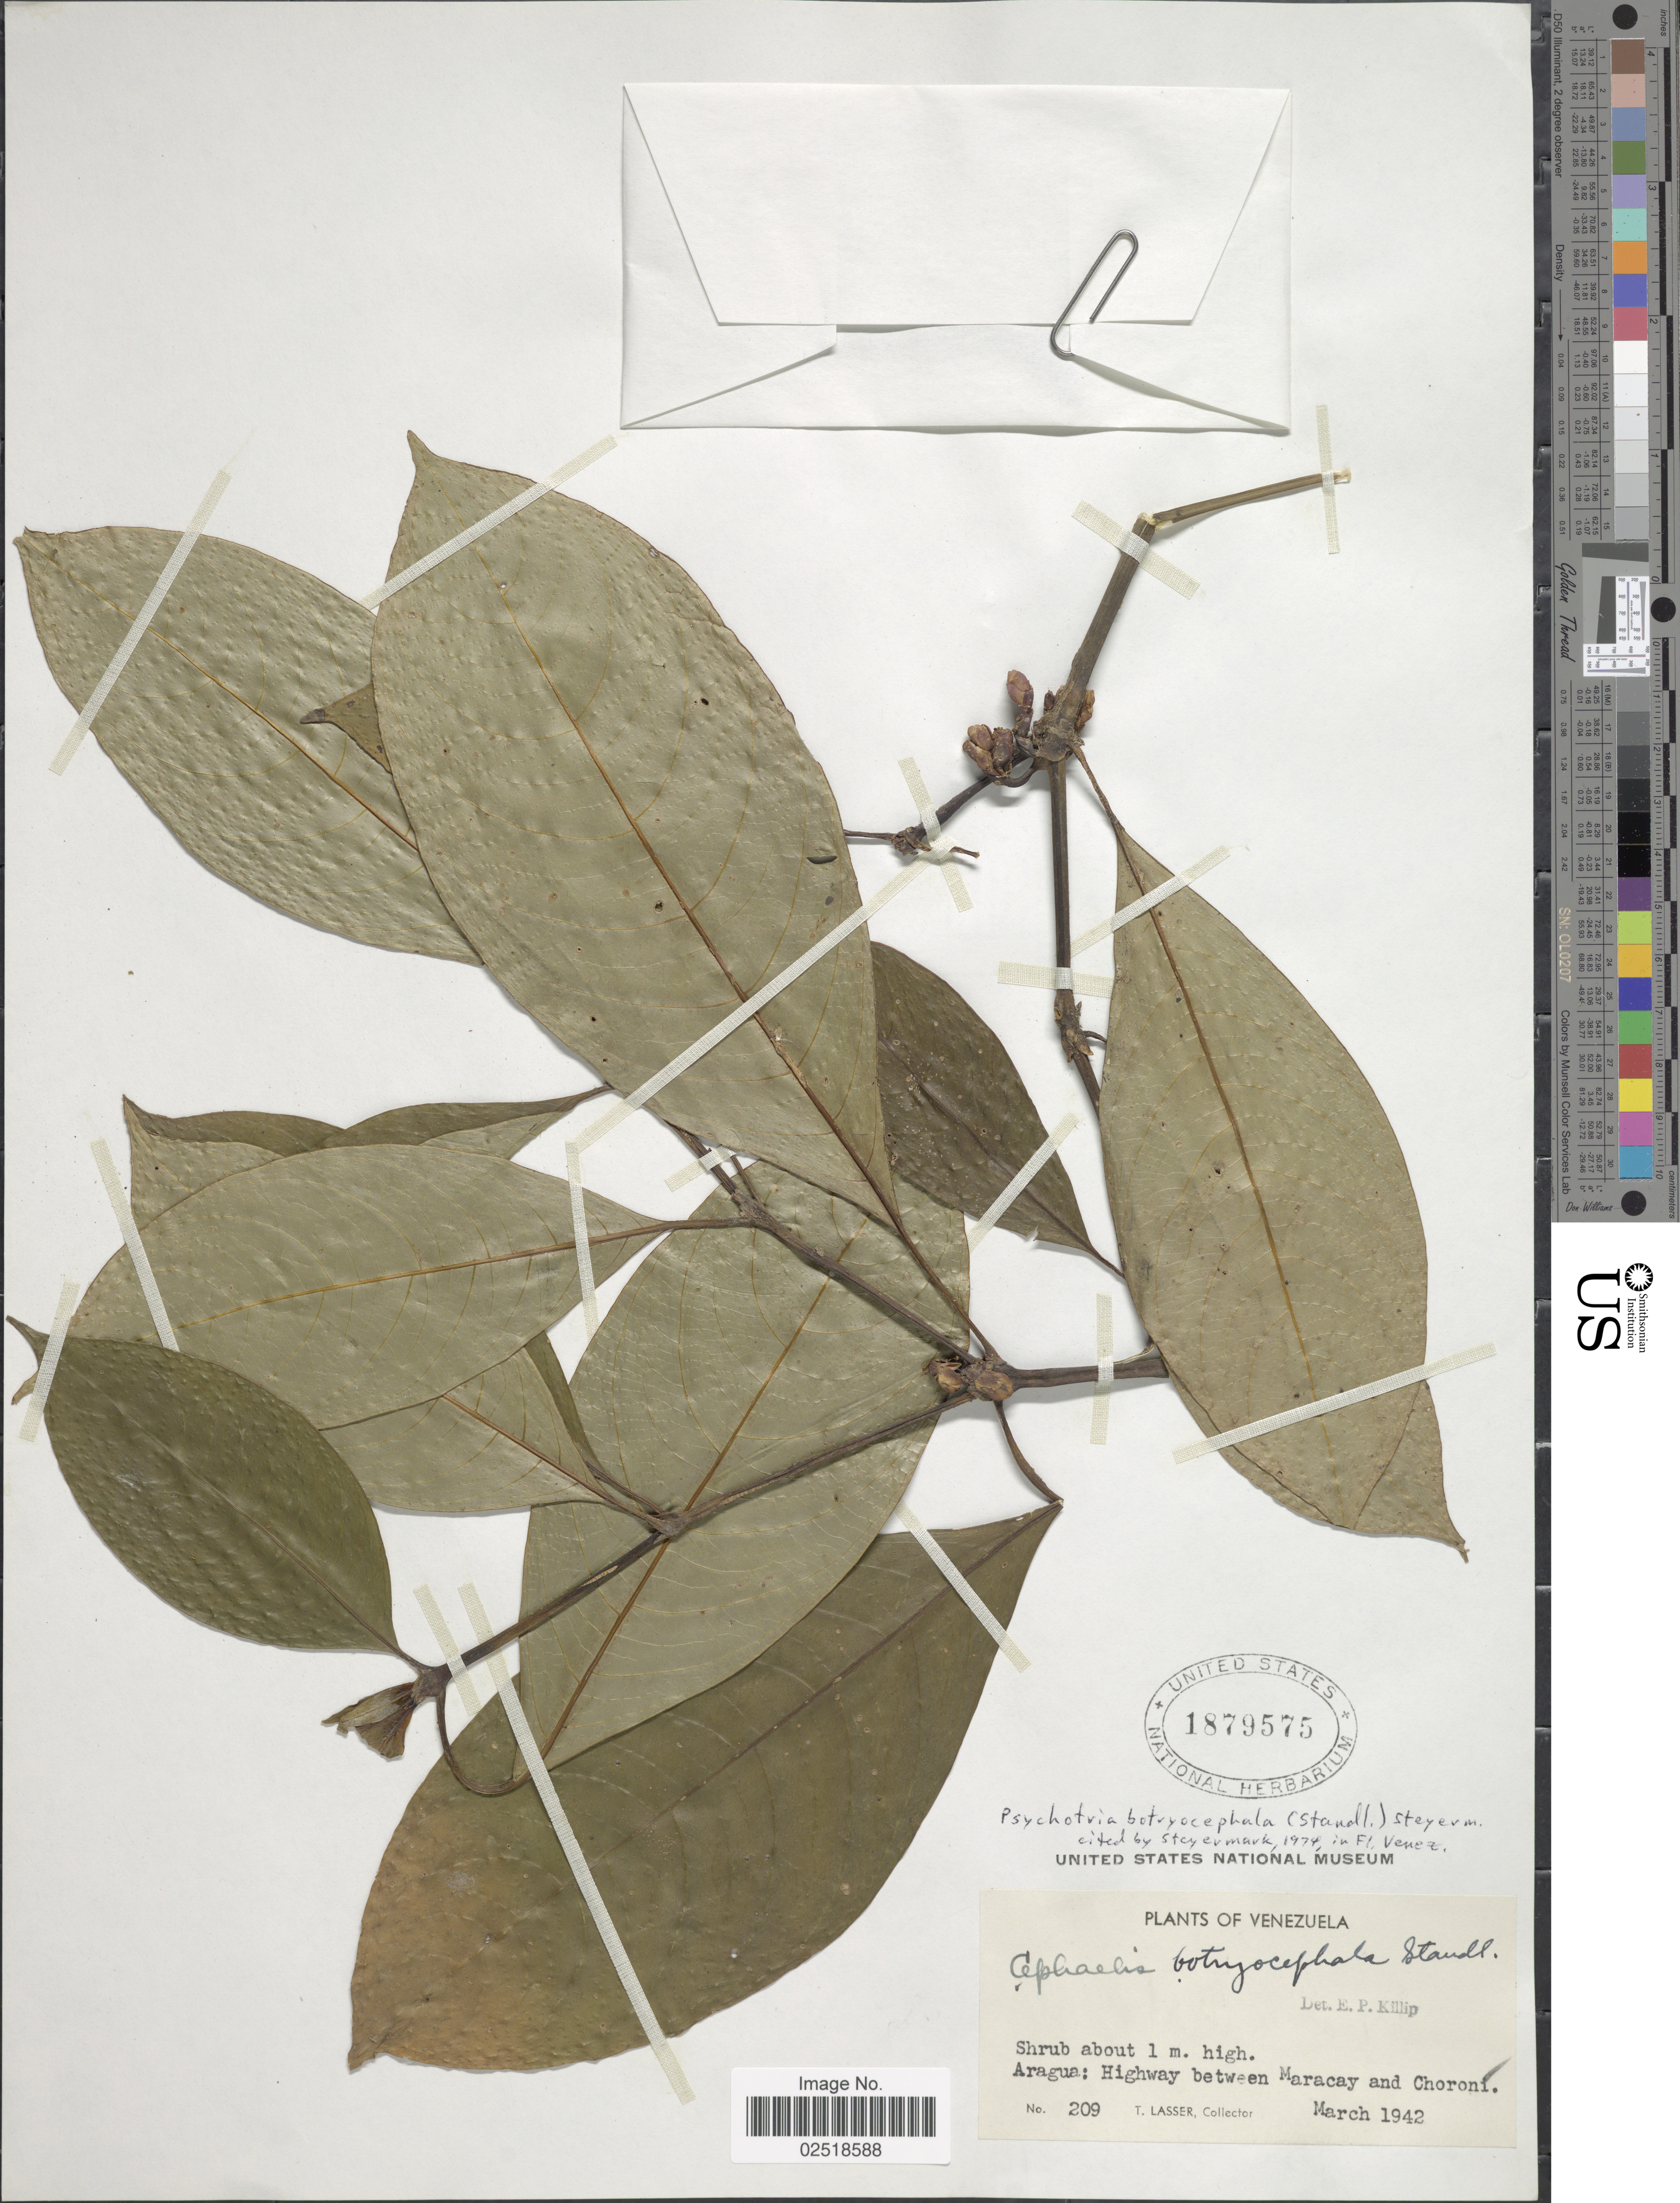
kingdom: Plantae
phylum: Tracheophyta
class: Magnoliopsida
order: Gentianales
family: Rubiaceae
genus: Psychotria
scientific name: Psychotria botryocephala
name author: (Standl.) Steyerm.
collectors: T. Lasser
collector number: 209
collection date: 1942-03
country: Venezuela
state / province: Aragua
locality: Highway between Maracay and Choroní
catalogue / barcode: US 1879575